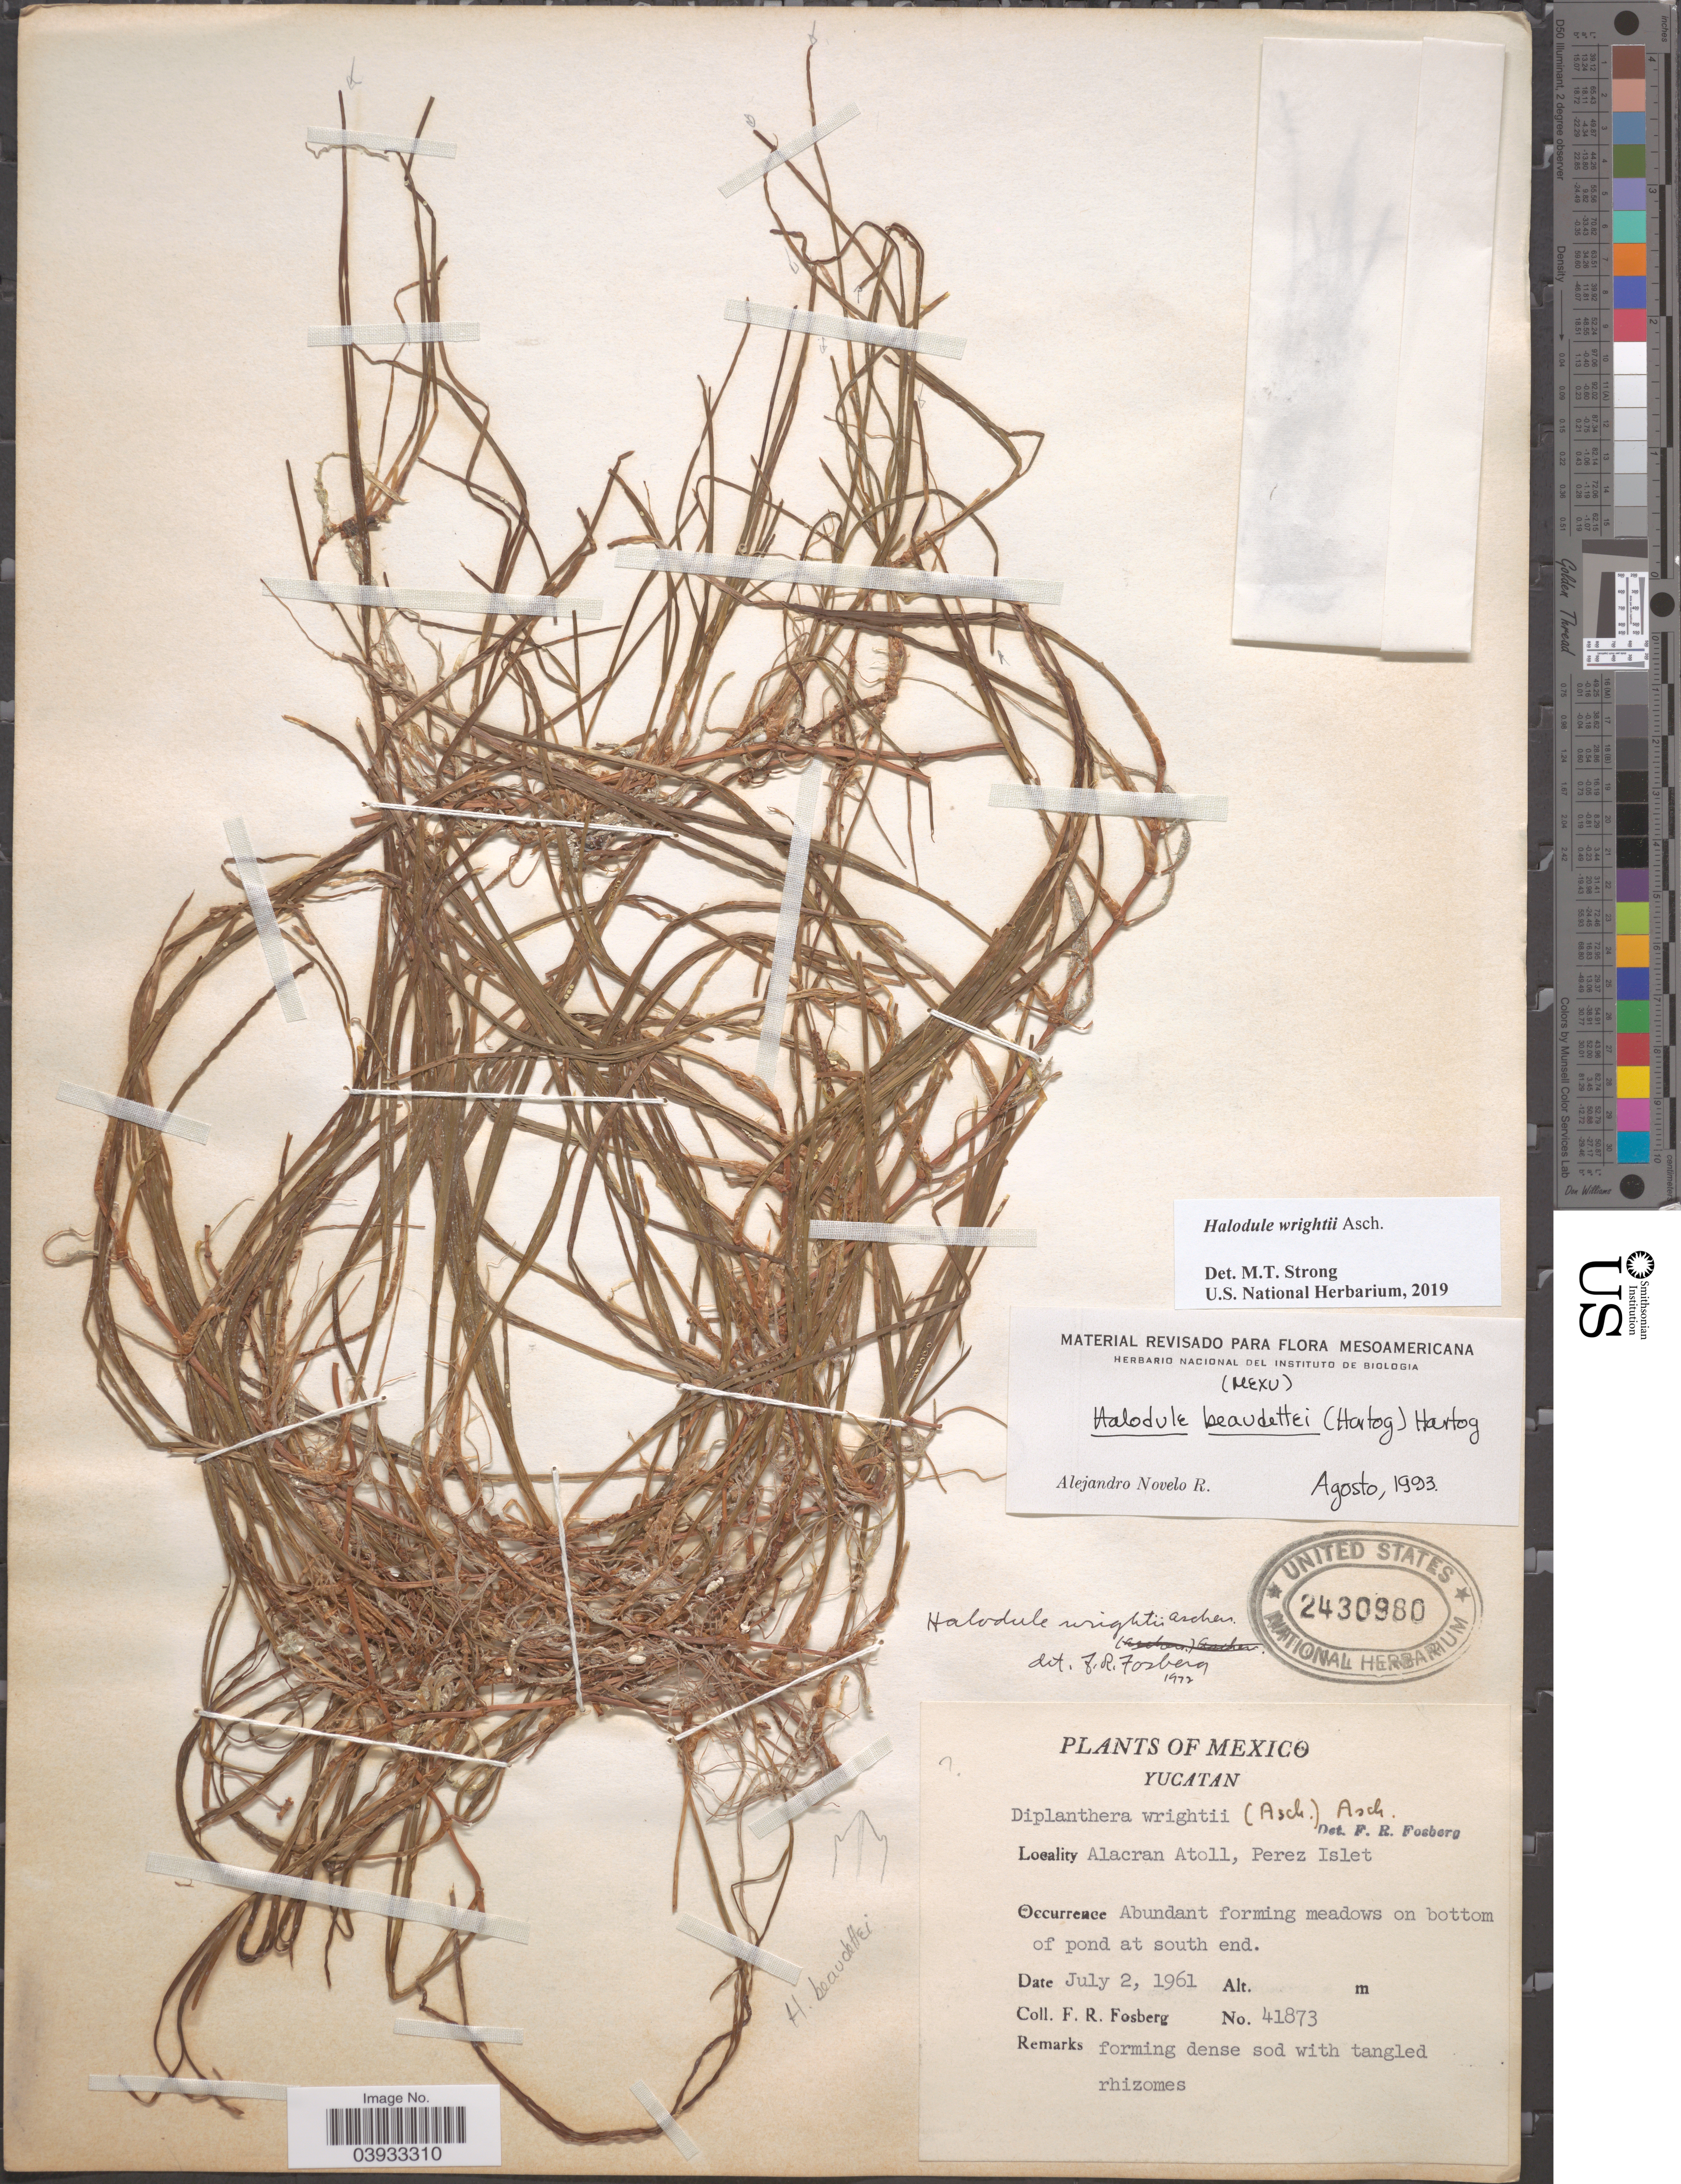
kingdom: Plantae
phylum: Tracheophyta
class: Liliopsida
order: Alismatales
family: Cymodoceaceae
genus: Halodule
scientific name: Halodule wrightii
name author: Asch.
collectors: F. R. Fosberg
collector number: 41873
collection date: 1961-07-02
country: Mexico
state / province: Yucatán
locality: Alacran Atoll, Perez Islet.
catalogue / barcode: US 2430980